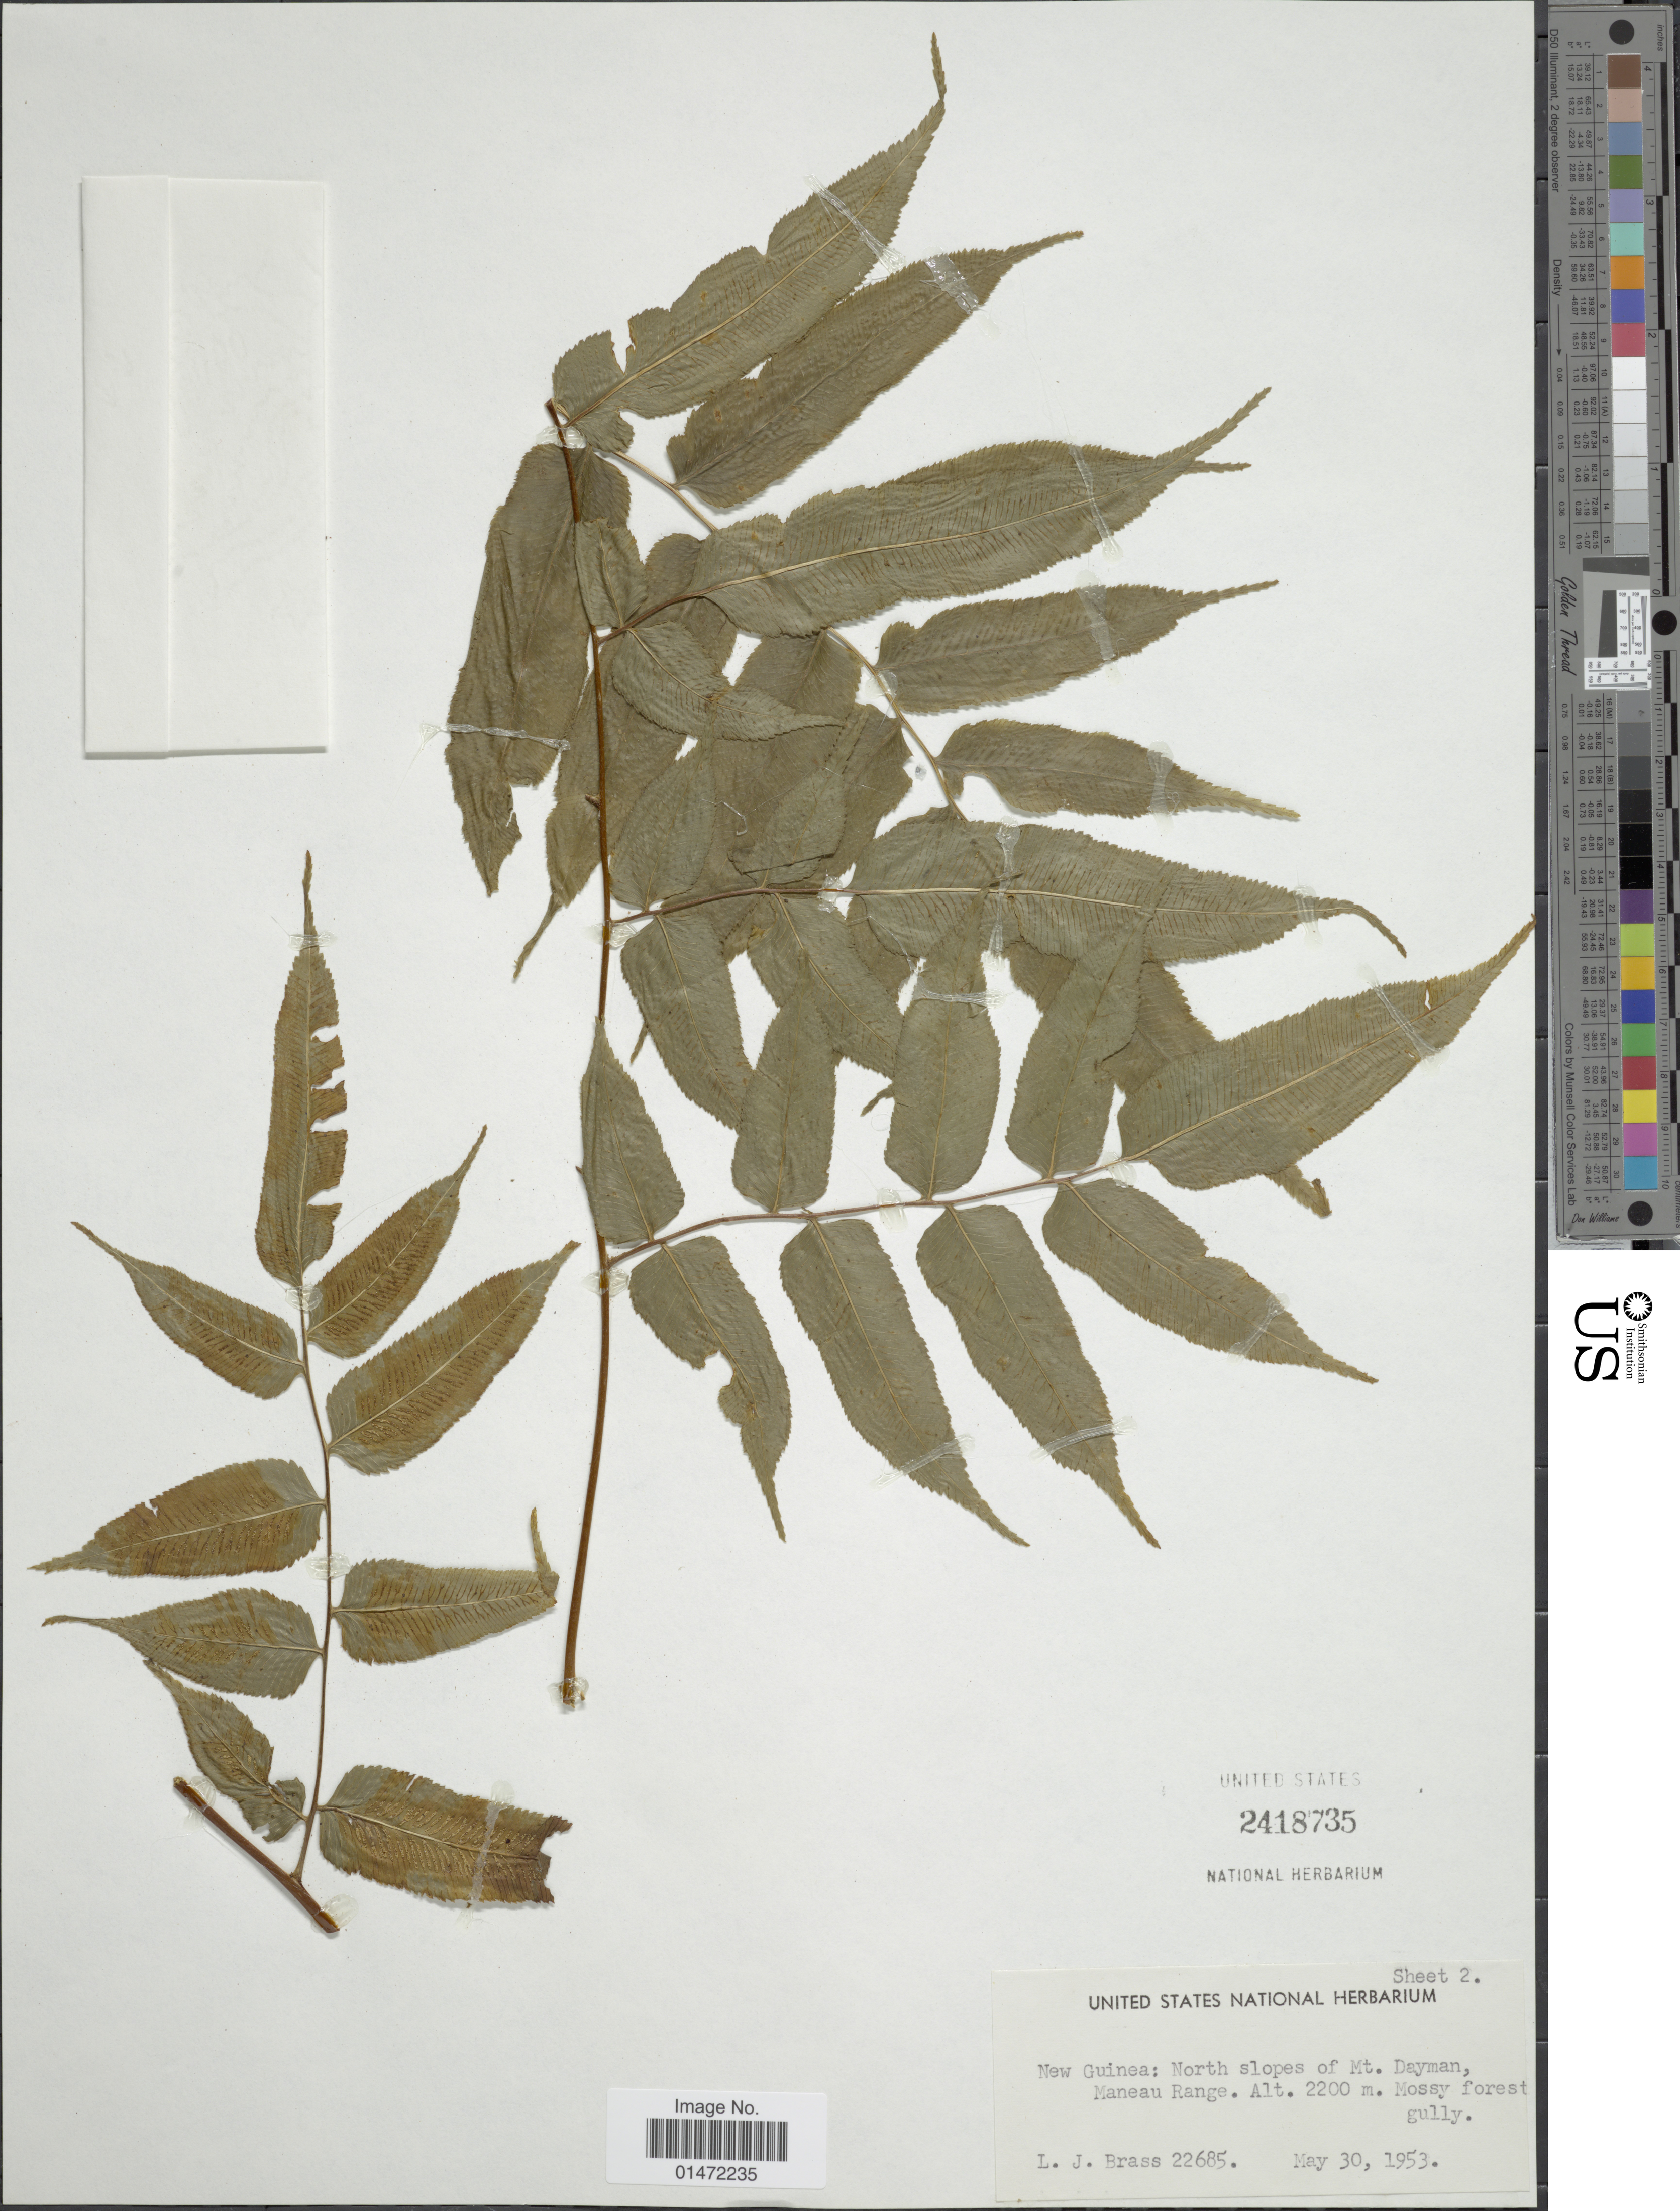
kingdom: Plantae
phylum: Tracheophyta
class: Polypodiopsida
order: Polypodiales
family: Pteridaceae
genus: Coniogramme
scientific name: Coniogramme sp.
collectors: L. J. Brass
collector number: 22685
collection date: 1953-05-30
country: Papua New Guinea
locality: New Guinea: North slopes of Mt. Dayman, Maneau Range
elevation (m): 2200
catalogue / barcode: US 2418735